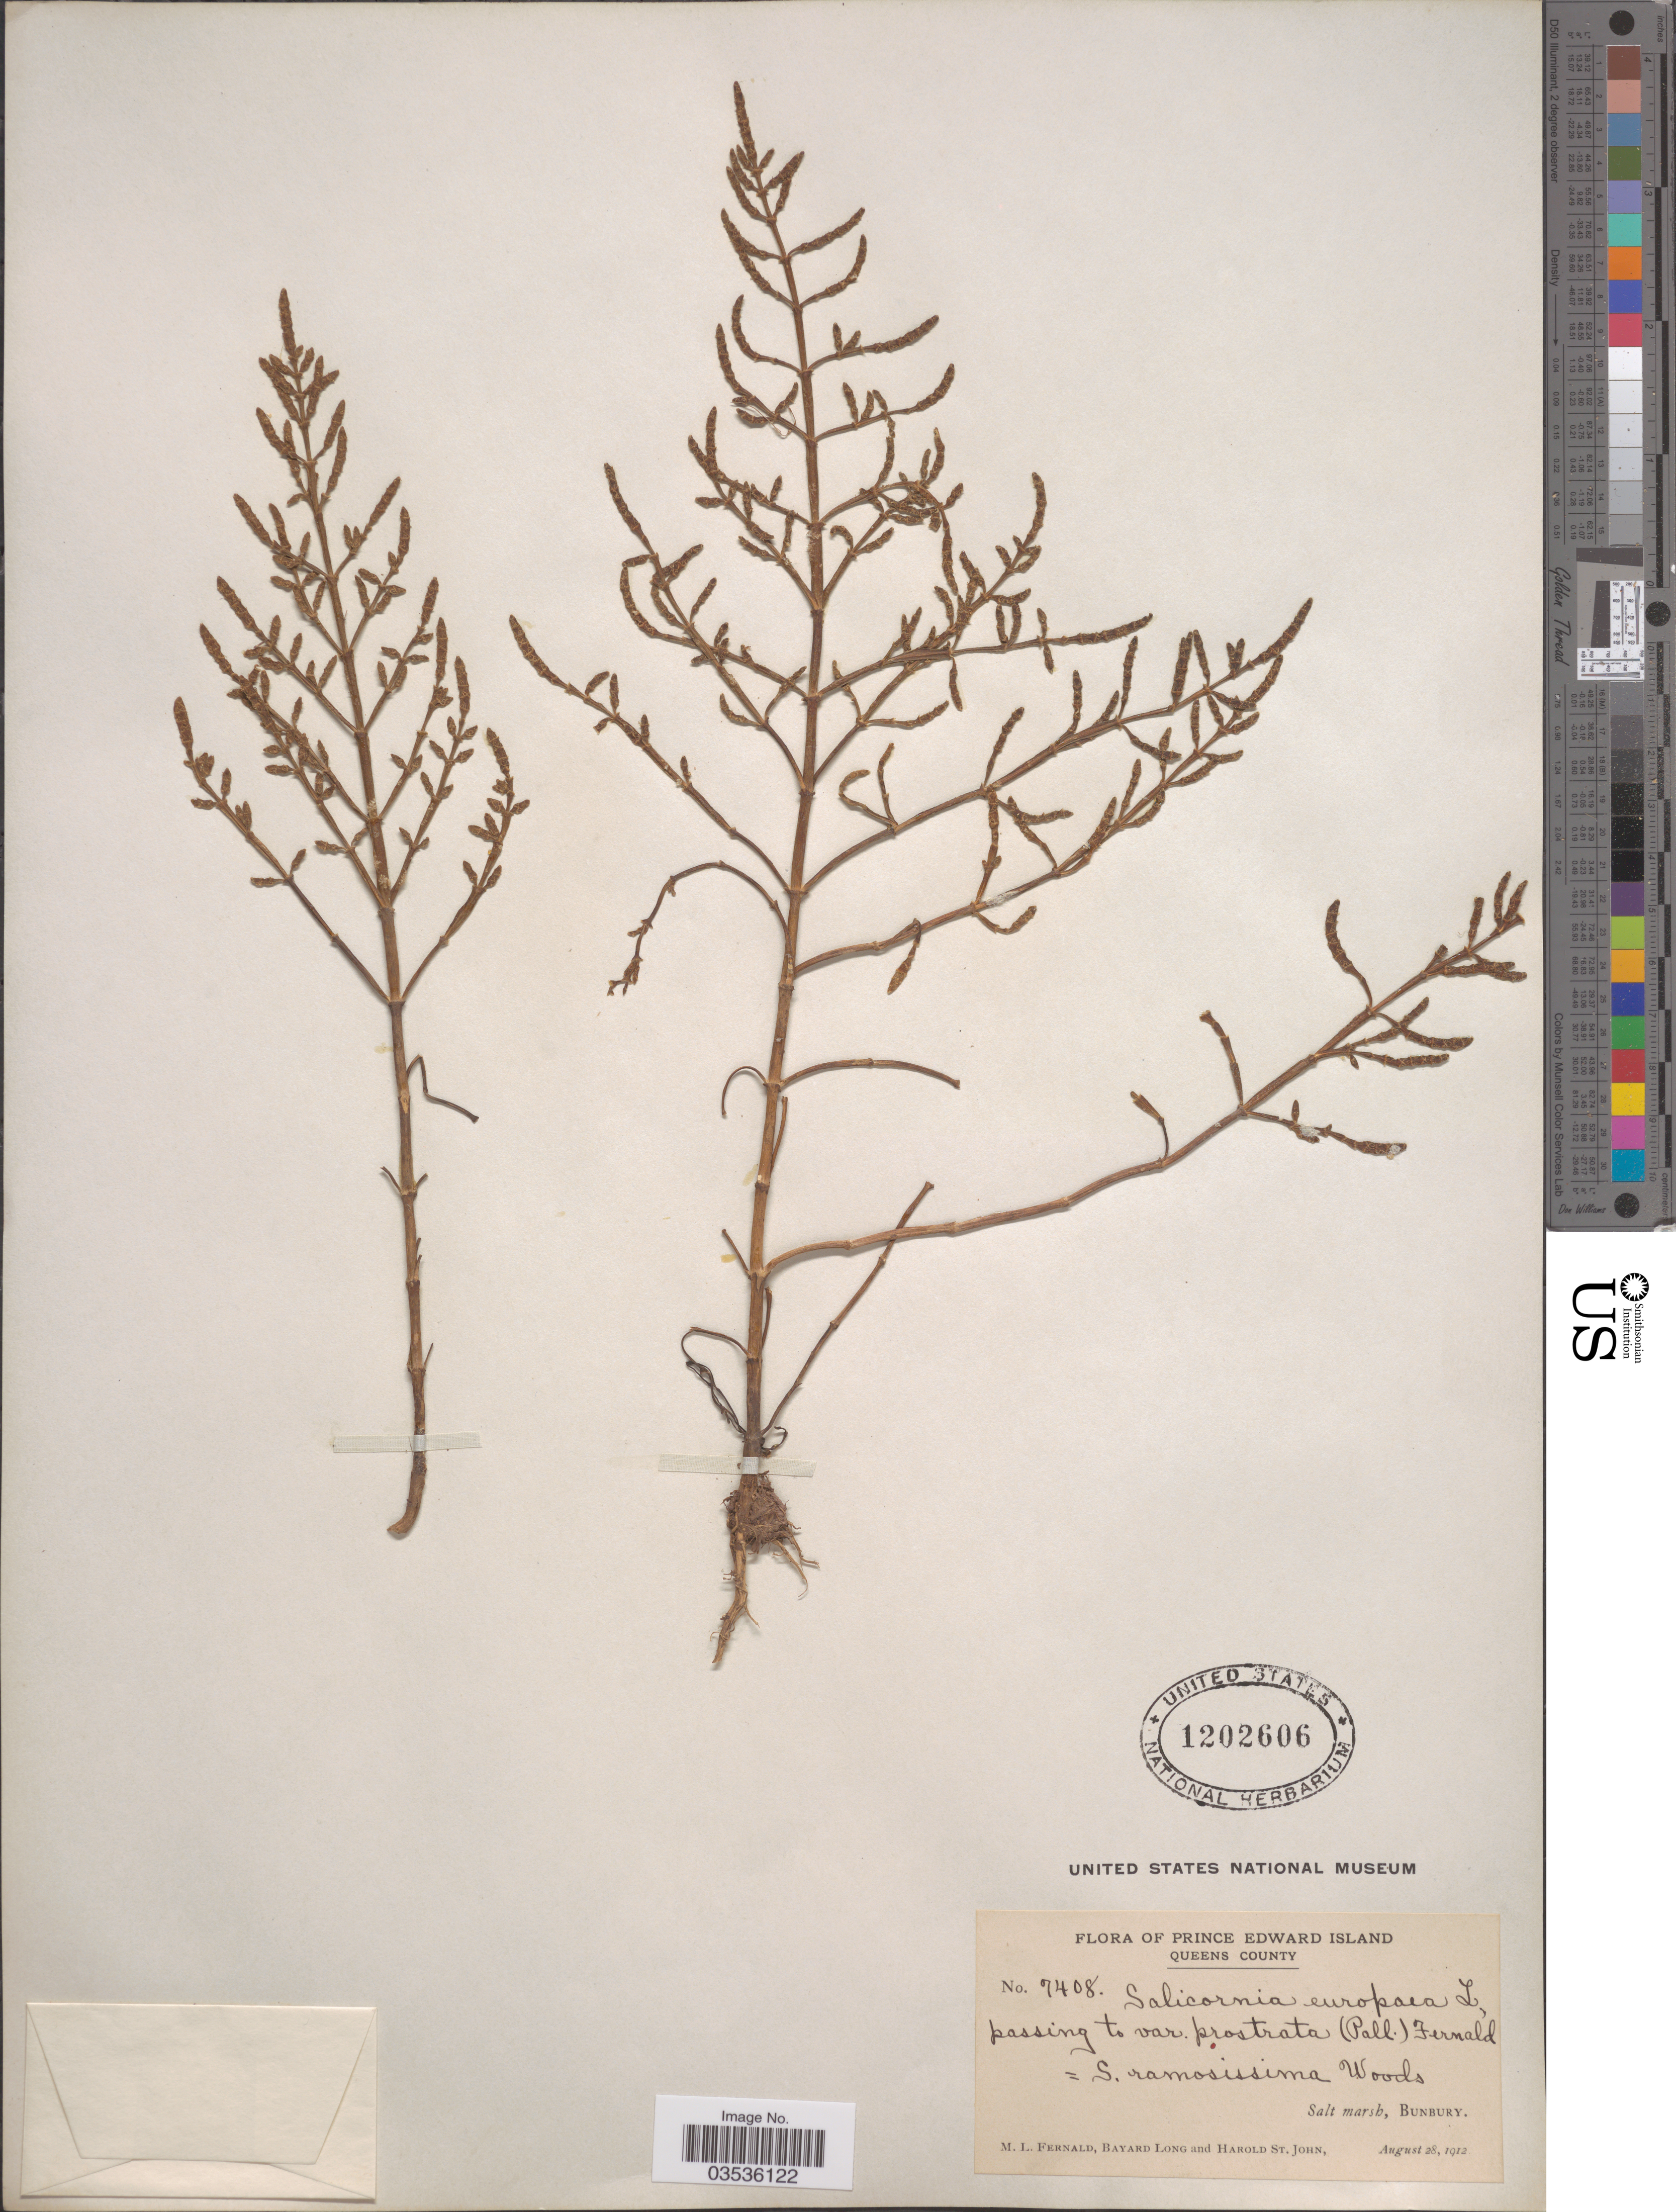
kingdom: Plantae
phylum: Tracheophyta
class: Magnoliopsida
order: Caryophyllales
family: Amaranthaceae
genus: Salicornia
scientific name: Salicornia europaea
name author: L.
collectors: M. L. Fernald, B. Long & H. St. John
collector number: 7408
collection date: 1912-08-28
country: Canada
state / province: Prince Edward Island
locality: Queens County. Bunbury.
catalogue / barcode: US 1202606